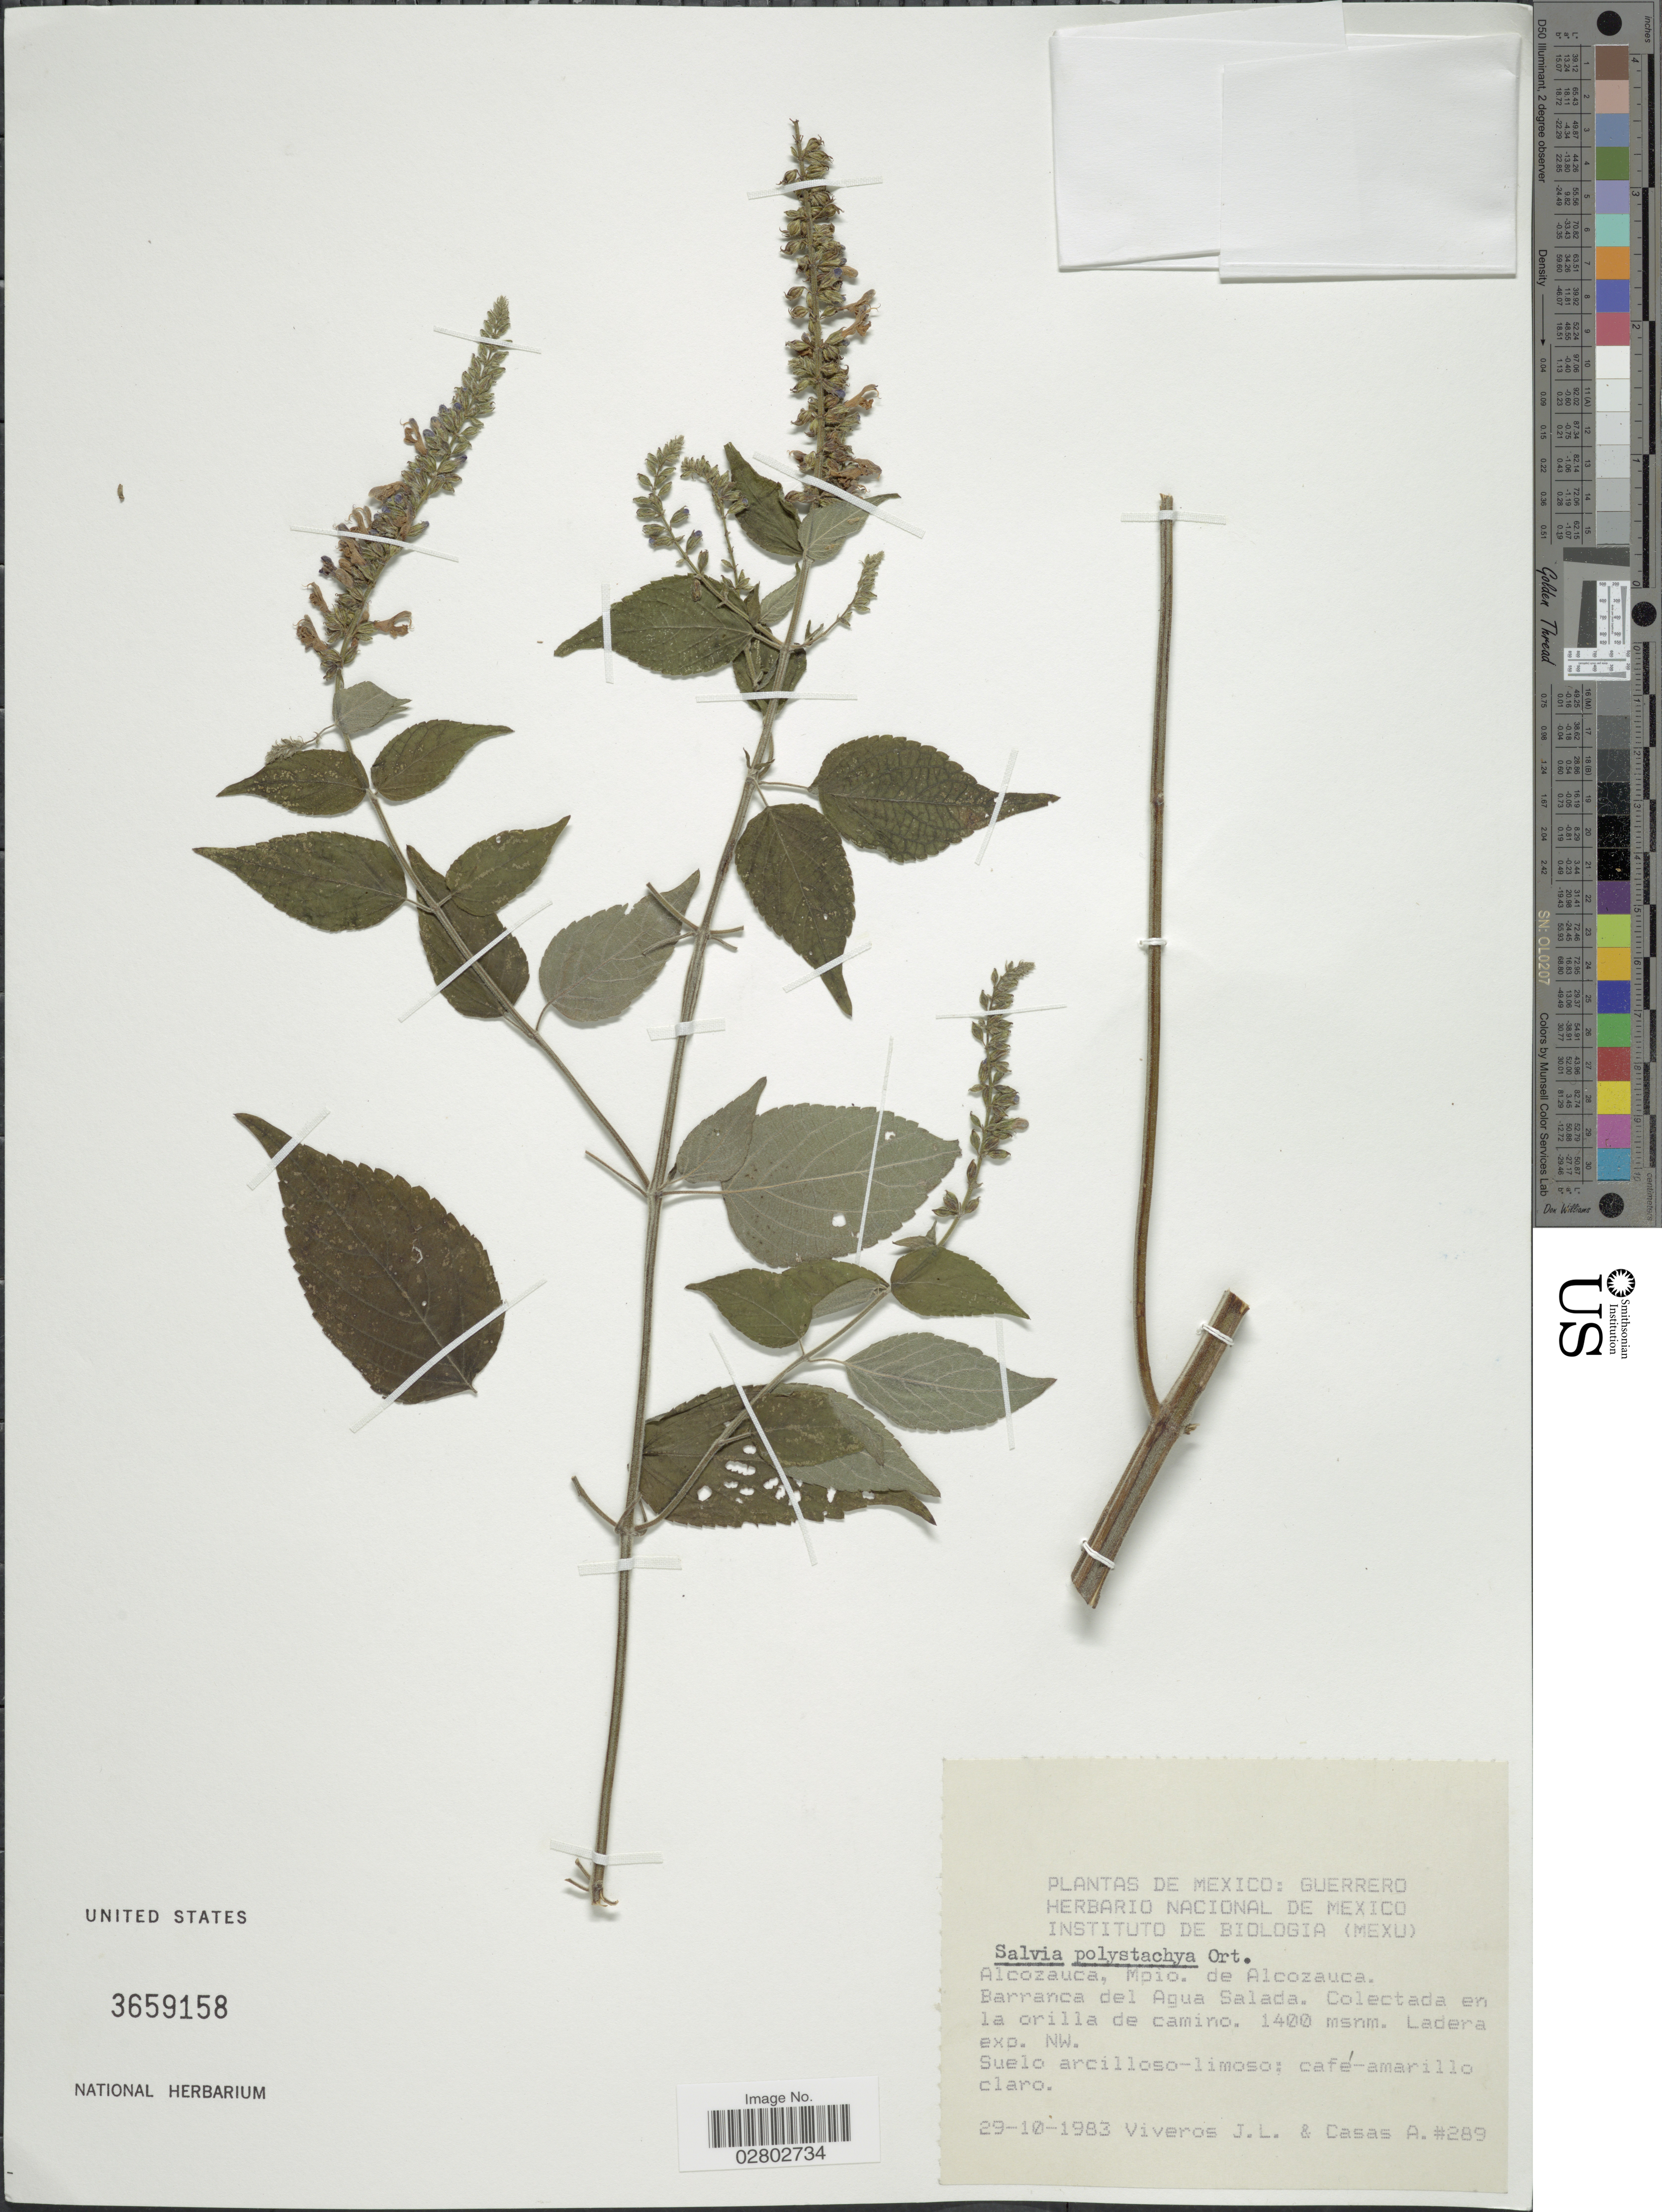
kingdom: Plantae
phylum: Tracheophyta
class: Magnoliopsida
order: Lamiales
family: Lamiaceae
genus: Salvia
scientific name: Salvia polystachya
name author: Cav.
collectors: J. Viveros & A. Casas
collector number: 289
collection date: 1983-10-29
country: Mexico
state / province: Guerrero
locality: Alcozauca, Mpio. de Alcozauca, Barranca del Agua Salada, Colectada en la orilla de camino, Ledera exp. NW.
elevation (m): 1400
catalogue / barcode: US 3659158